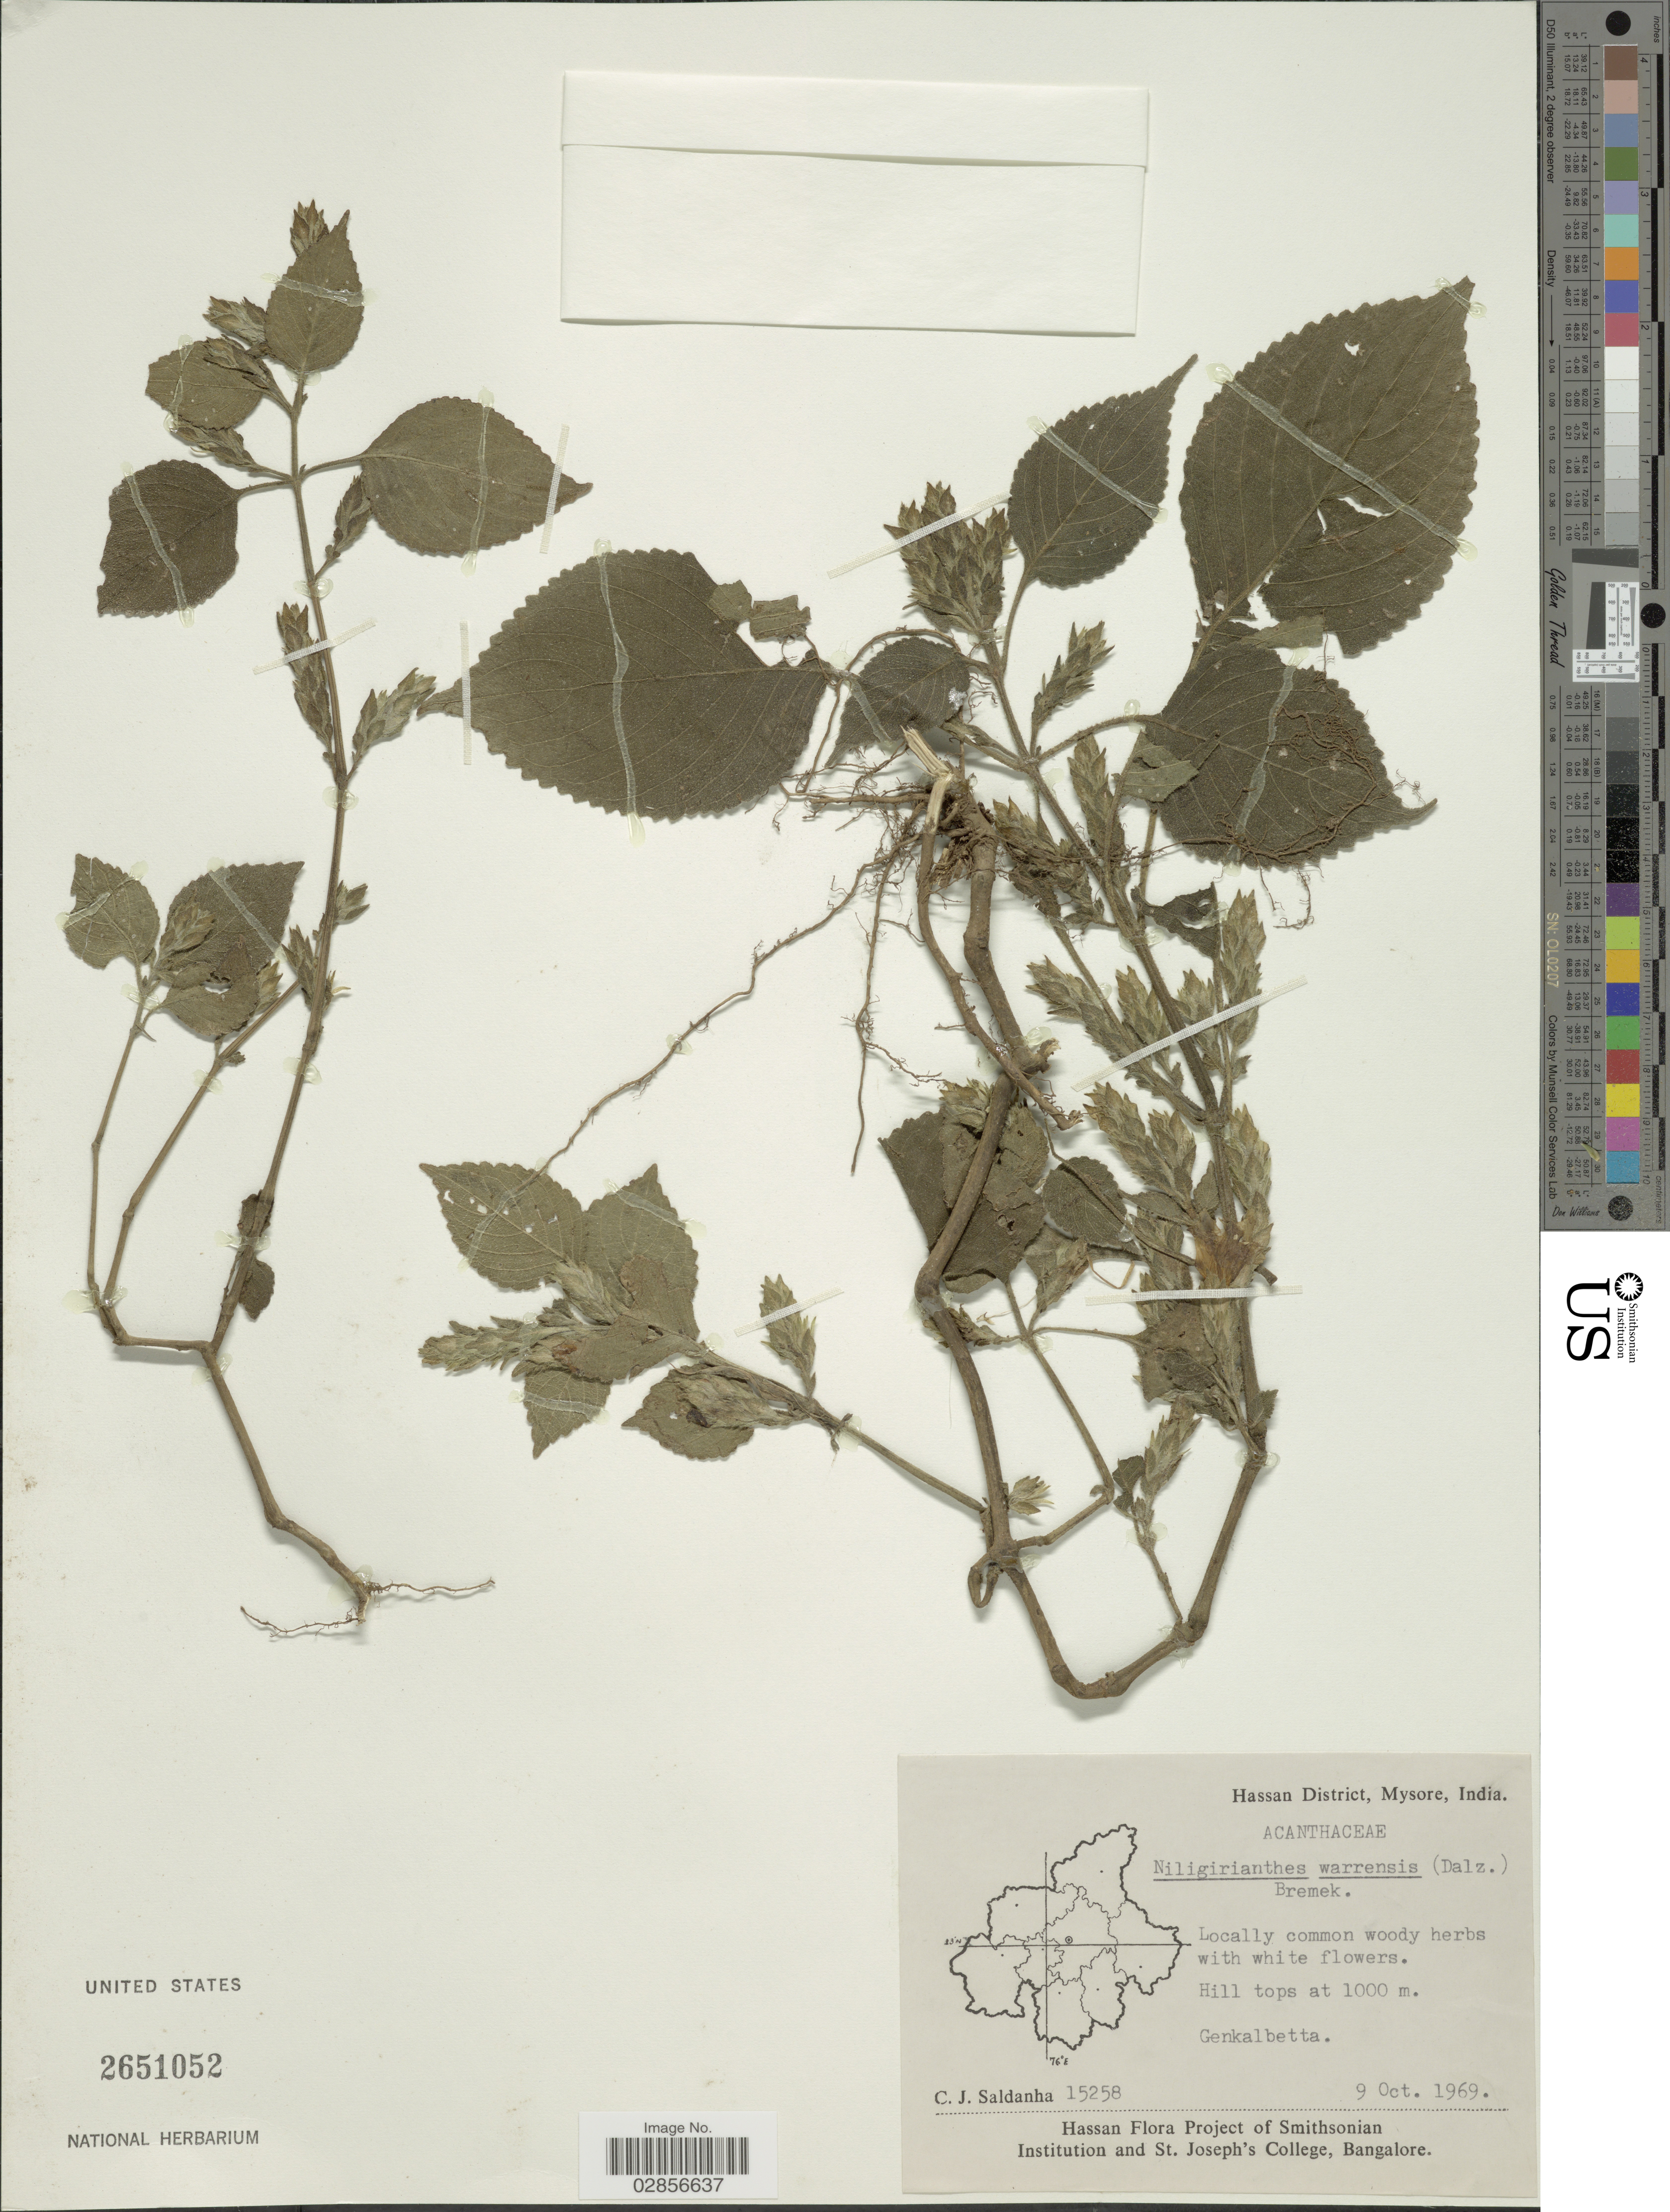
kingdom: Plantae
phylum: Tracheophyta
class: Magnoliopsida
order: Lamiales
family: Acanthaceae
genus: Strobilanthes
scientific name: Strobilanthes warreensis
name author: Dalzell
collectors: C. J. Saldanha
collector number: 15258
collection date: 1969-10-09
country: India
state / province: Karnataka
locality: Hassan District, Mysore, Genkalbetta.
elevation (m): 1000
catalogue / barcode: US 2651052